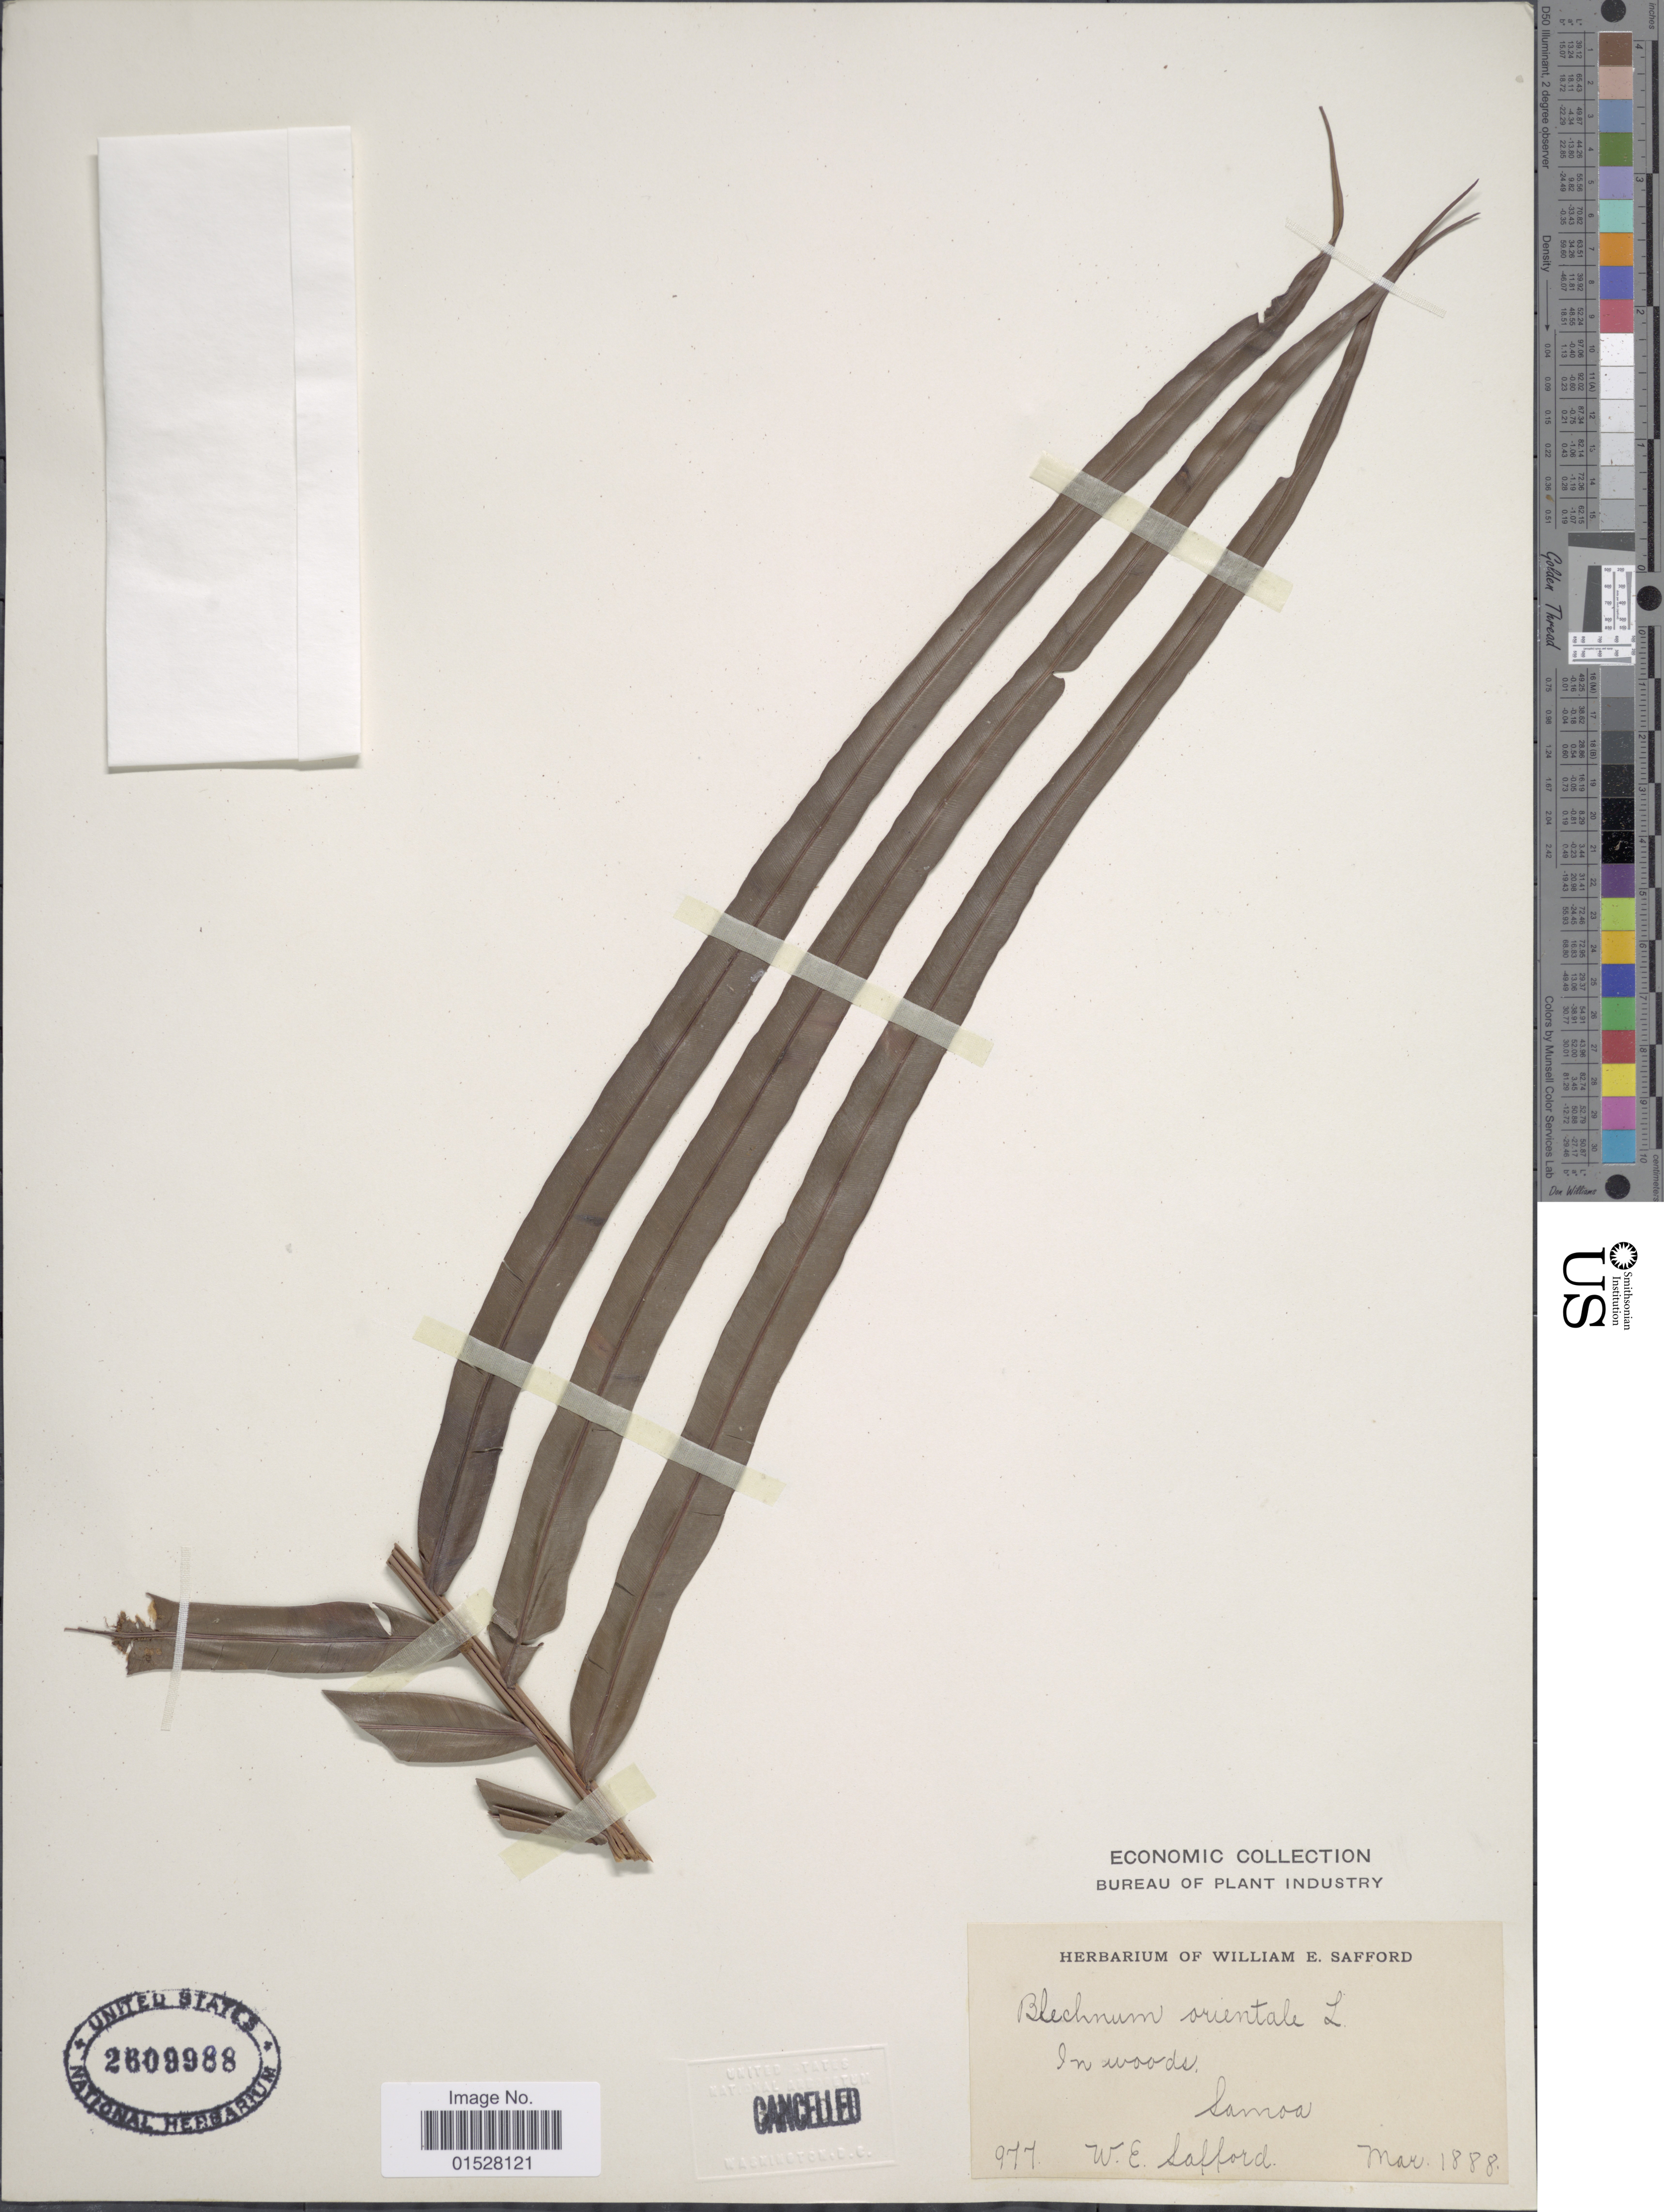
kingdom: Plantae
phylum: Tracheophyta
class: Polypodiopsida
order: Polypodiales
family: Blechnaceae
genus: Blechnum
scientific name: Blechnum orientale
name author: L.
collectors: W. E. Safford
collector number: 977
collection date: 1888-03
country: American Samoa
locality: Samoa, in woods.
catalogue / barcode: US 2609988